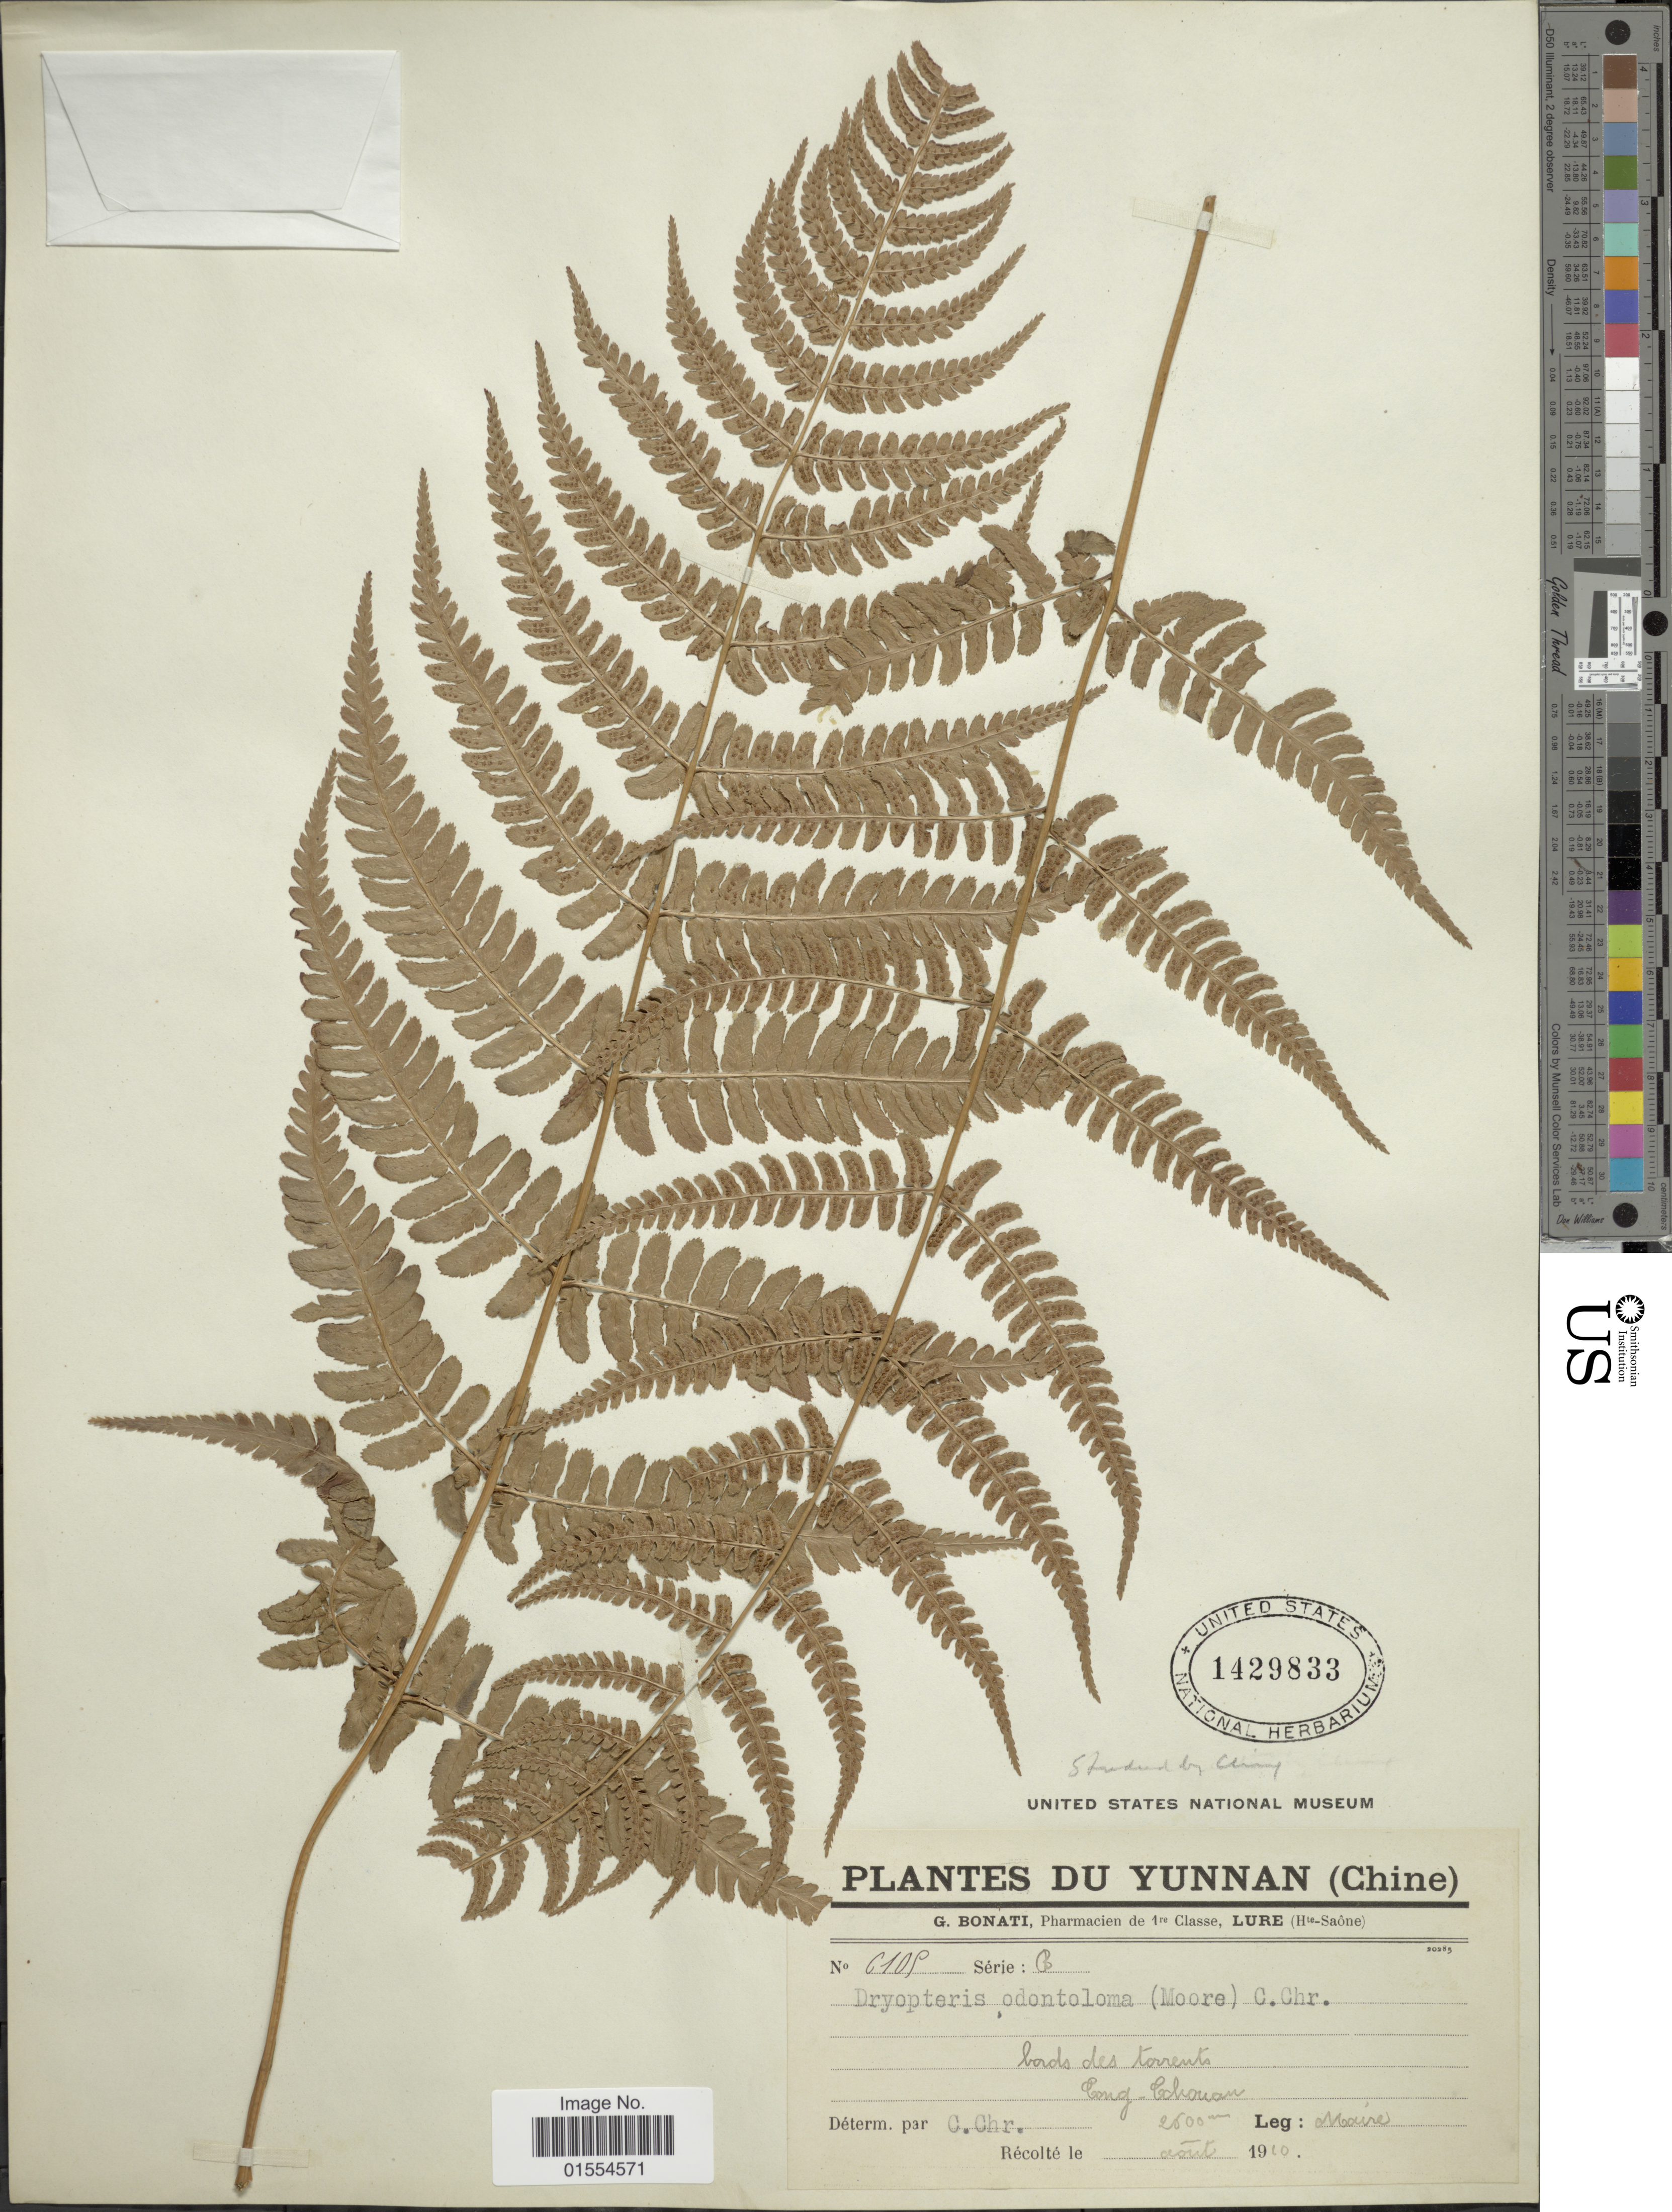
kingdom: Plantae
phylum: Tracheophyta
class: Polypodiopsida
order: Polypodiales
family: Dryopteridaceae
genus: Dryopteris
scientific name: Dryopteris odontoloma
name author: (Bedd.) C. Chr.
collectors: Maire, --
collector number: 310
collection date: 1910-08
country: China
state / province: Yunnan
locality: Yunnan (Chine), bords des torrents, Tong-Tchouan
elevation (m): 2600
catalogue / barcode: US 1429833